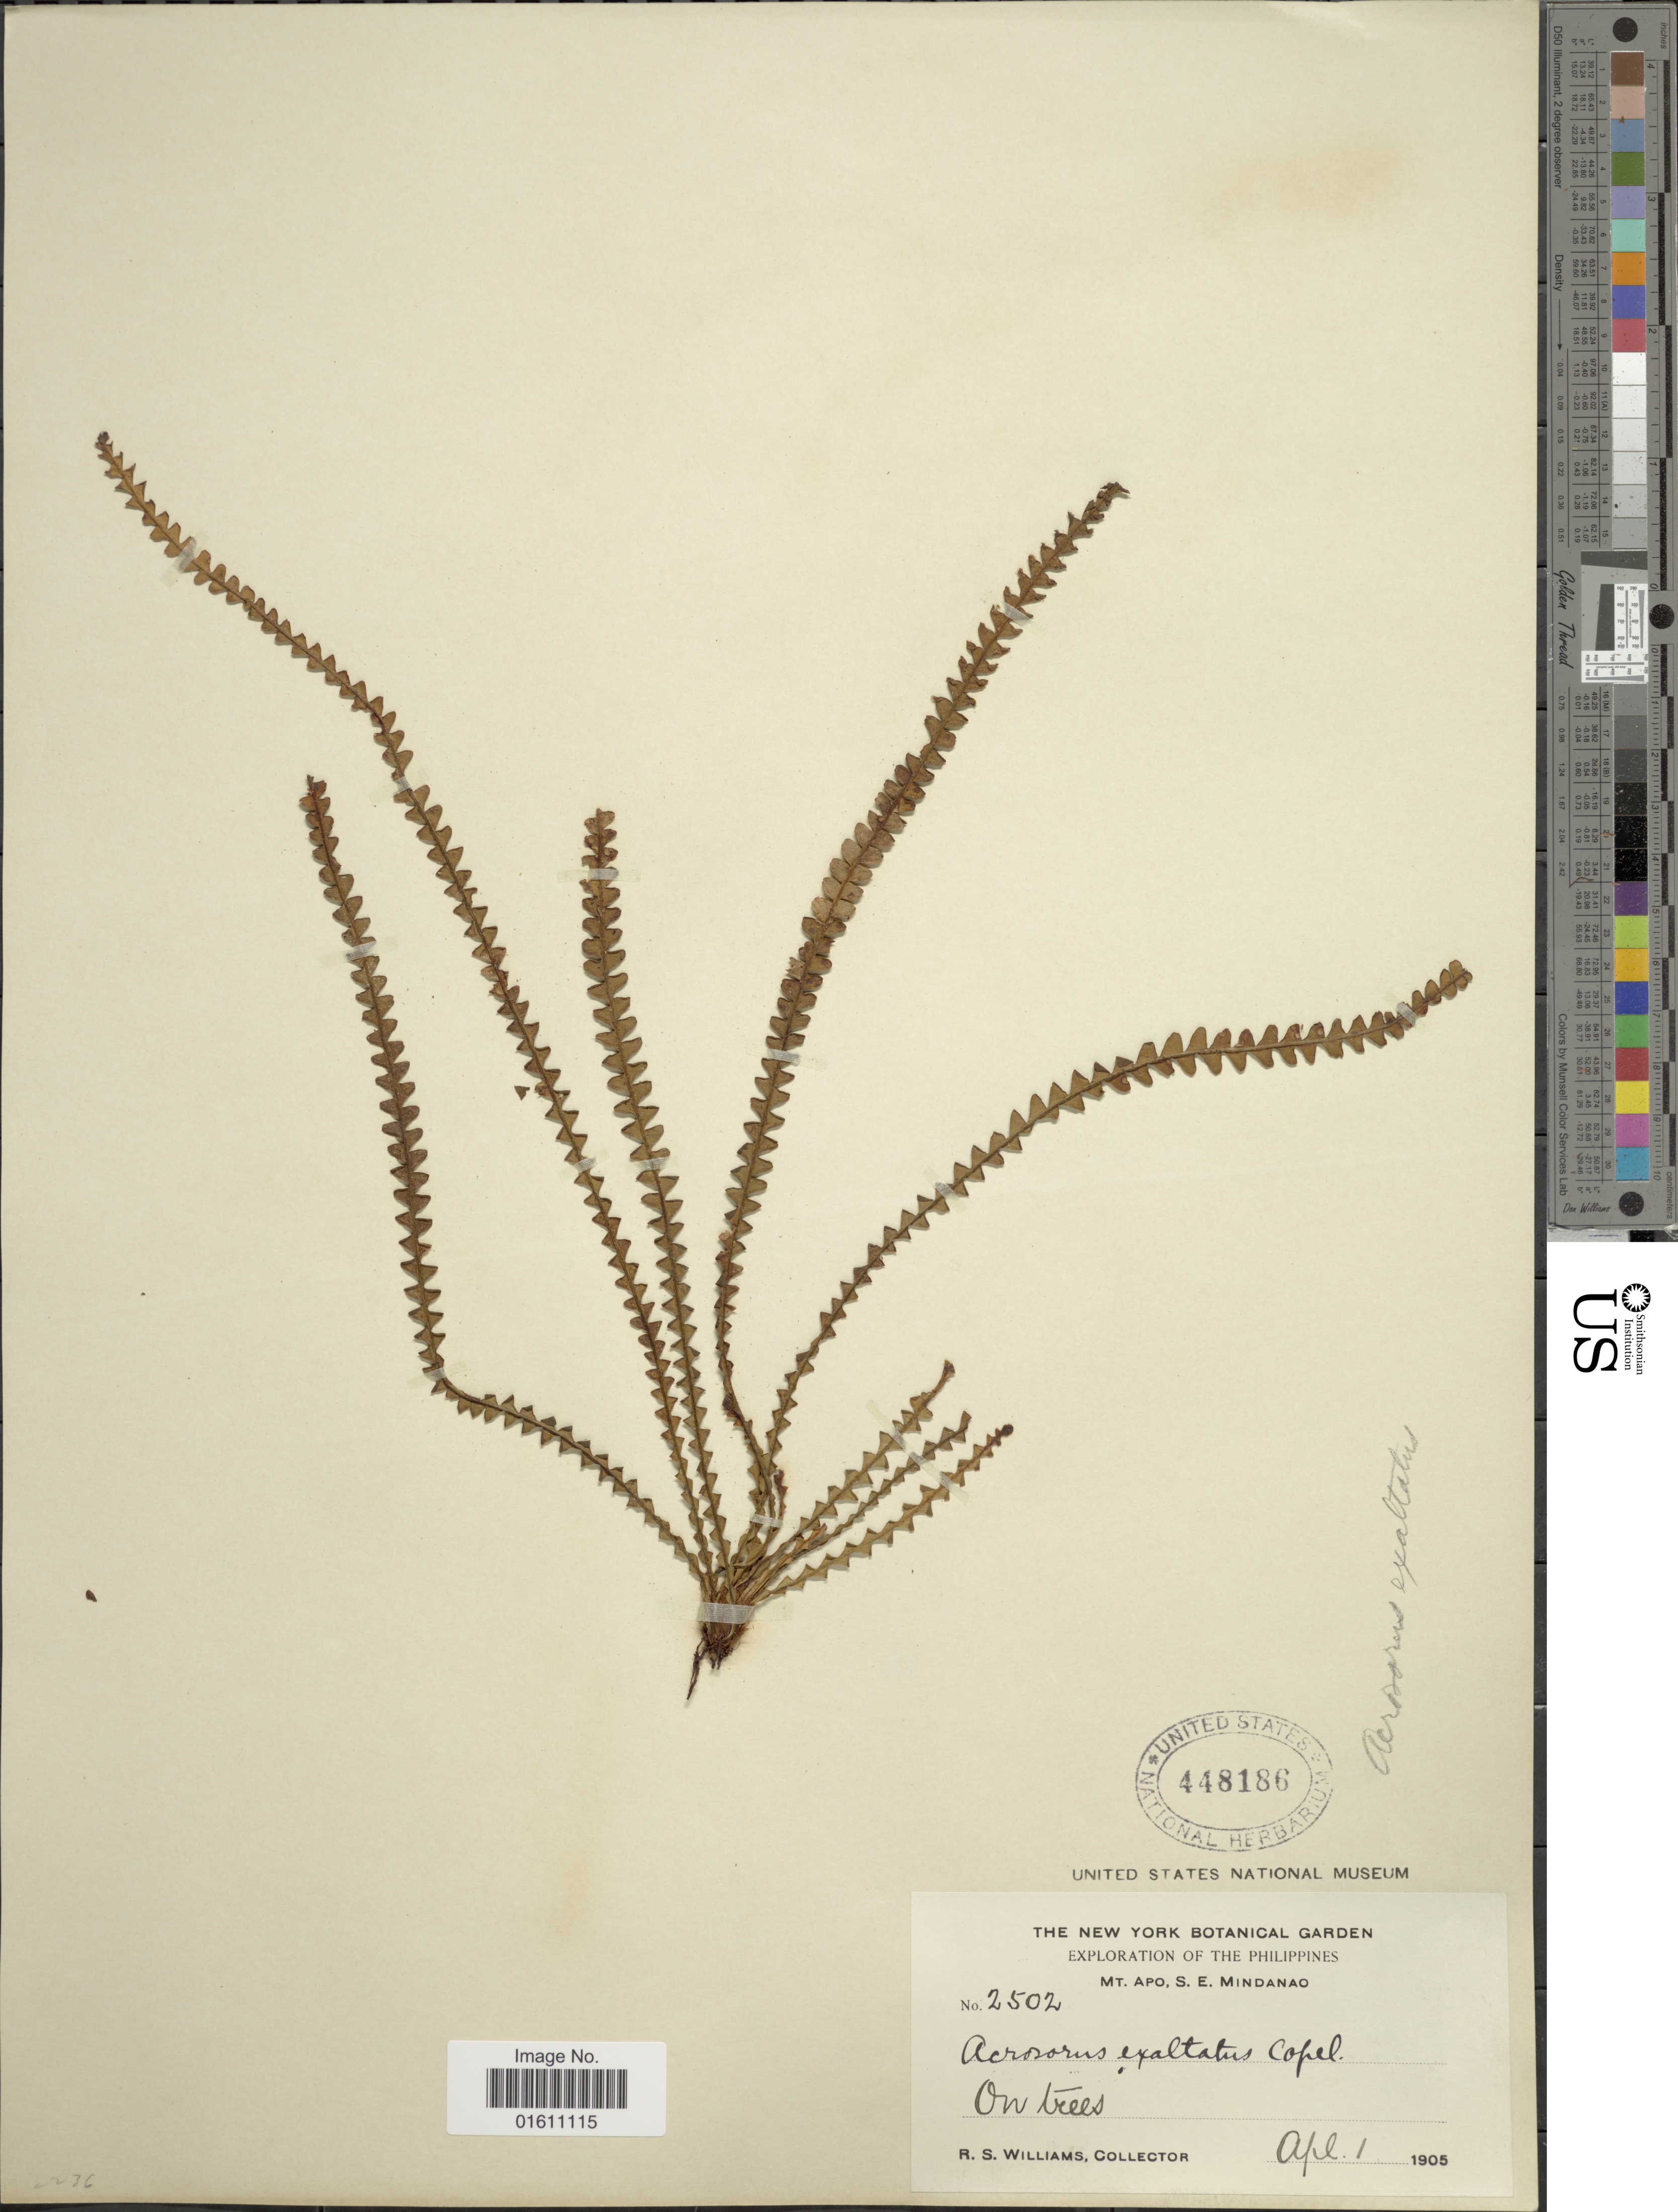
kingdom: Plantae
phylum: Tracheophyta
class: Polypodiopsida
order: Polypodiales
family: Polypodiaceae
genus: Acrosorus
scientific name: Acrosorus exaltatus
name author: Copel.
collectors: R. S. Williams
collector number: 2502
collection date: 1950-04-01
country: Philippines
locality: The Philippines, Mt. Apo, S.E. Mindanao.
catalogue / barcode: US 448186